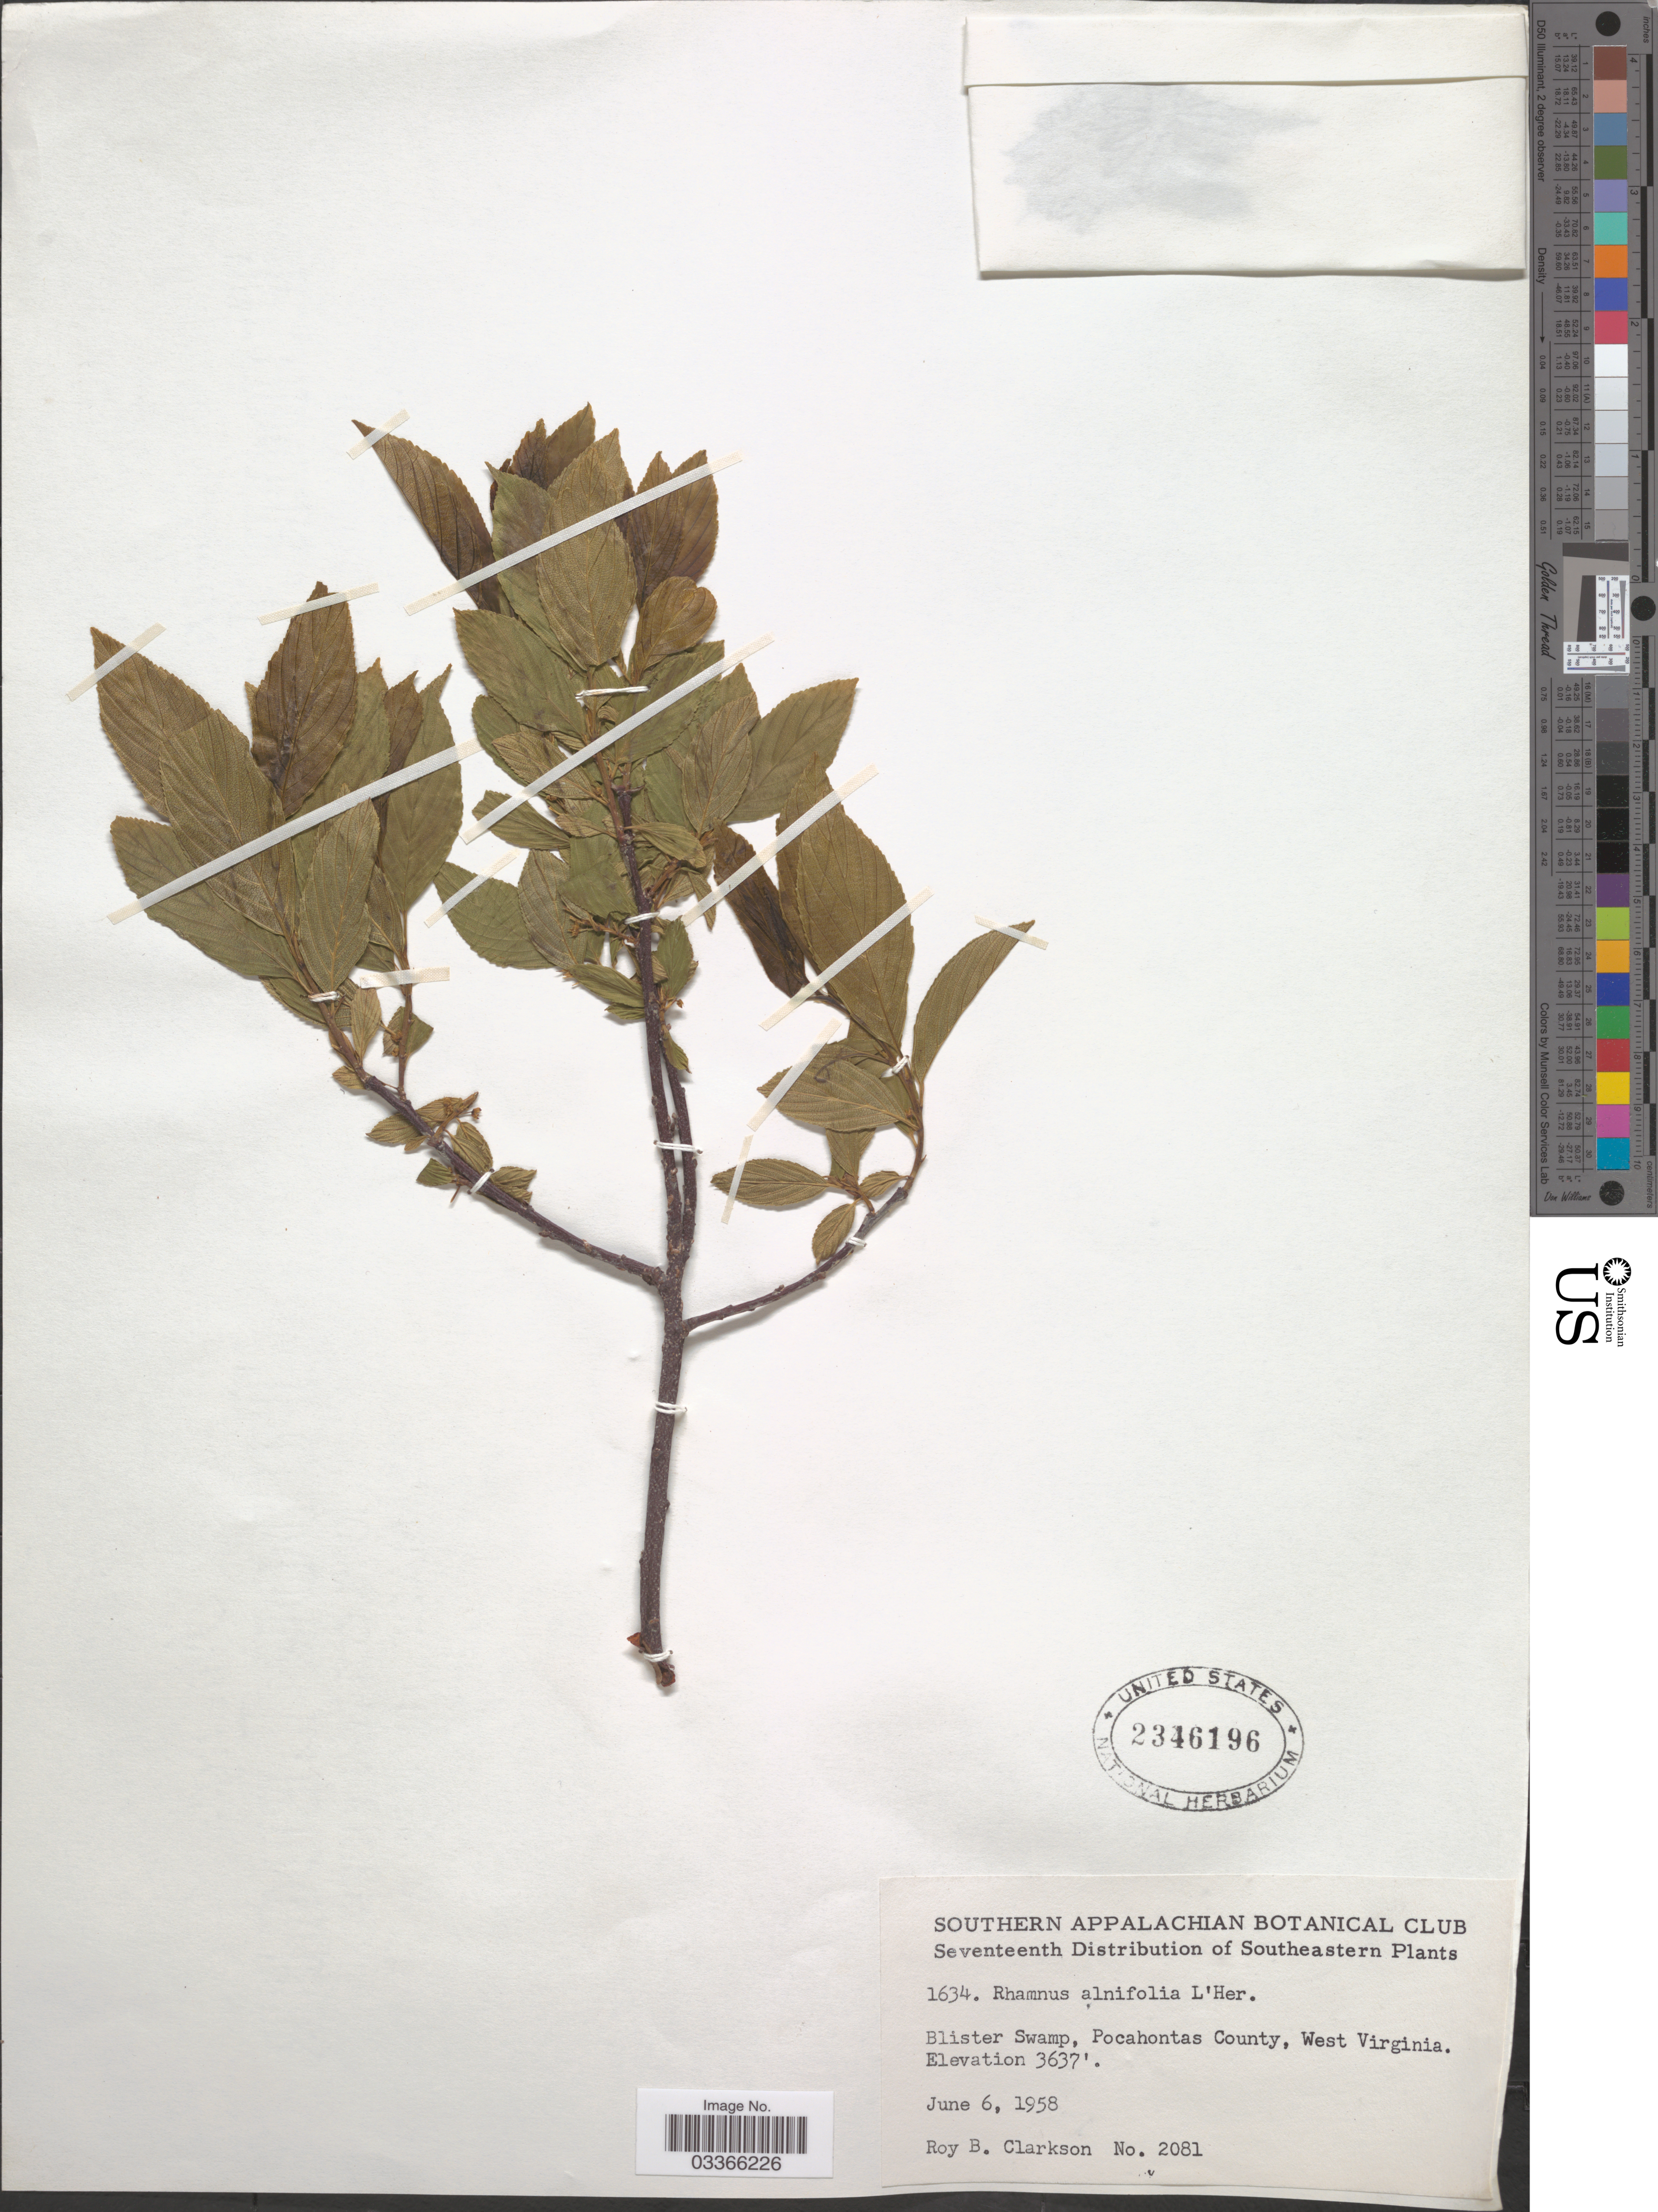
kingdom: Plantae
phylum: Tracheophyta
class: Magnoliopsida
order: Rosales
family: Rhamnaceae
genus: Rhamnus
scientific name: Rhamnus alnifolia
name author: L'Hér.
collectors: R. Clarkson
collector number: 2081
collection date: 1958-06-06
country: United States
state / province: West Virginia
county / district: Pocahontas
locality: Blister Swamp, Pocahontas County.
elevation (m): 1109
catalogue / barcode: US 2346196